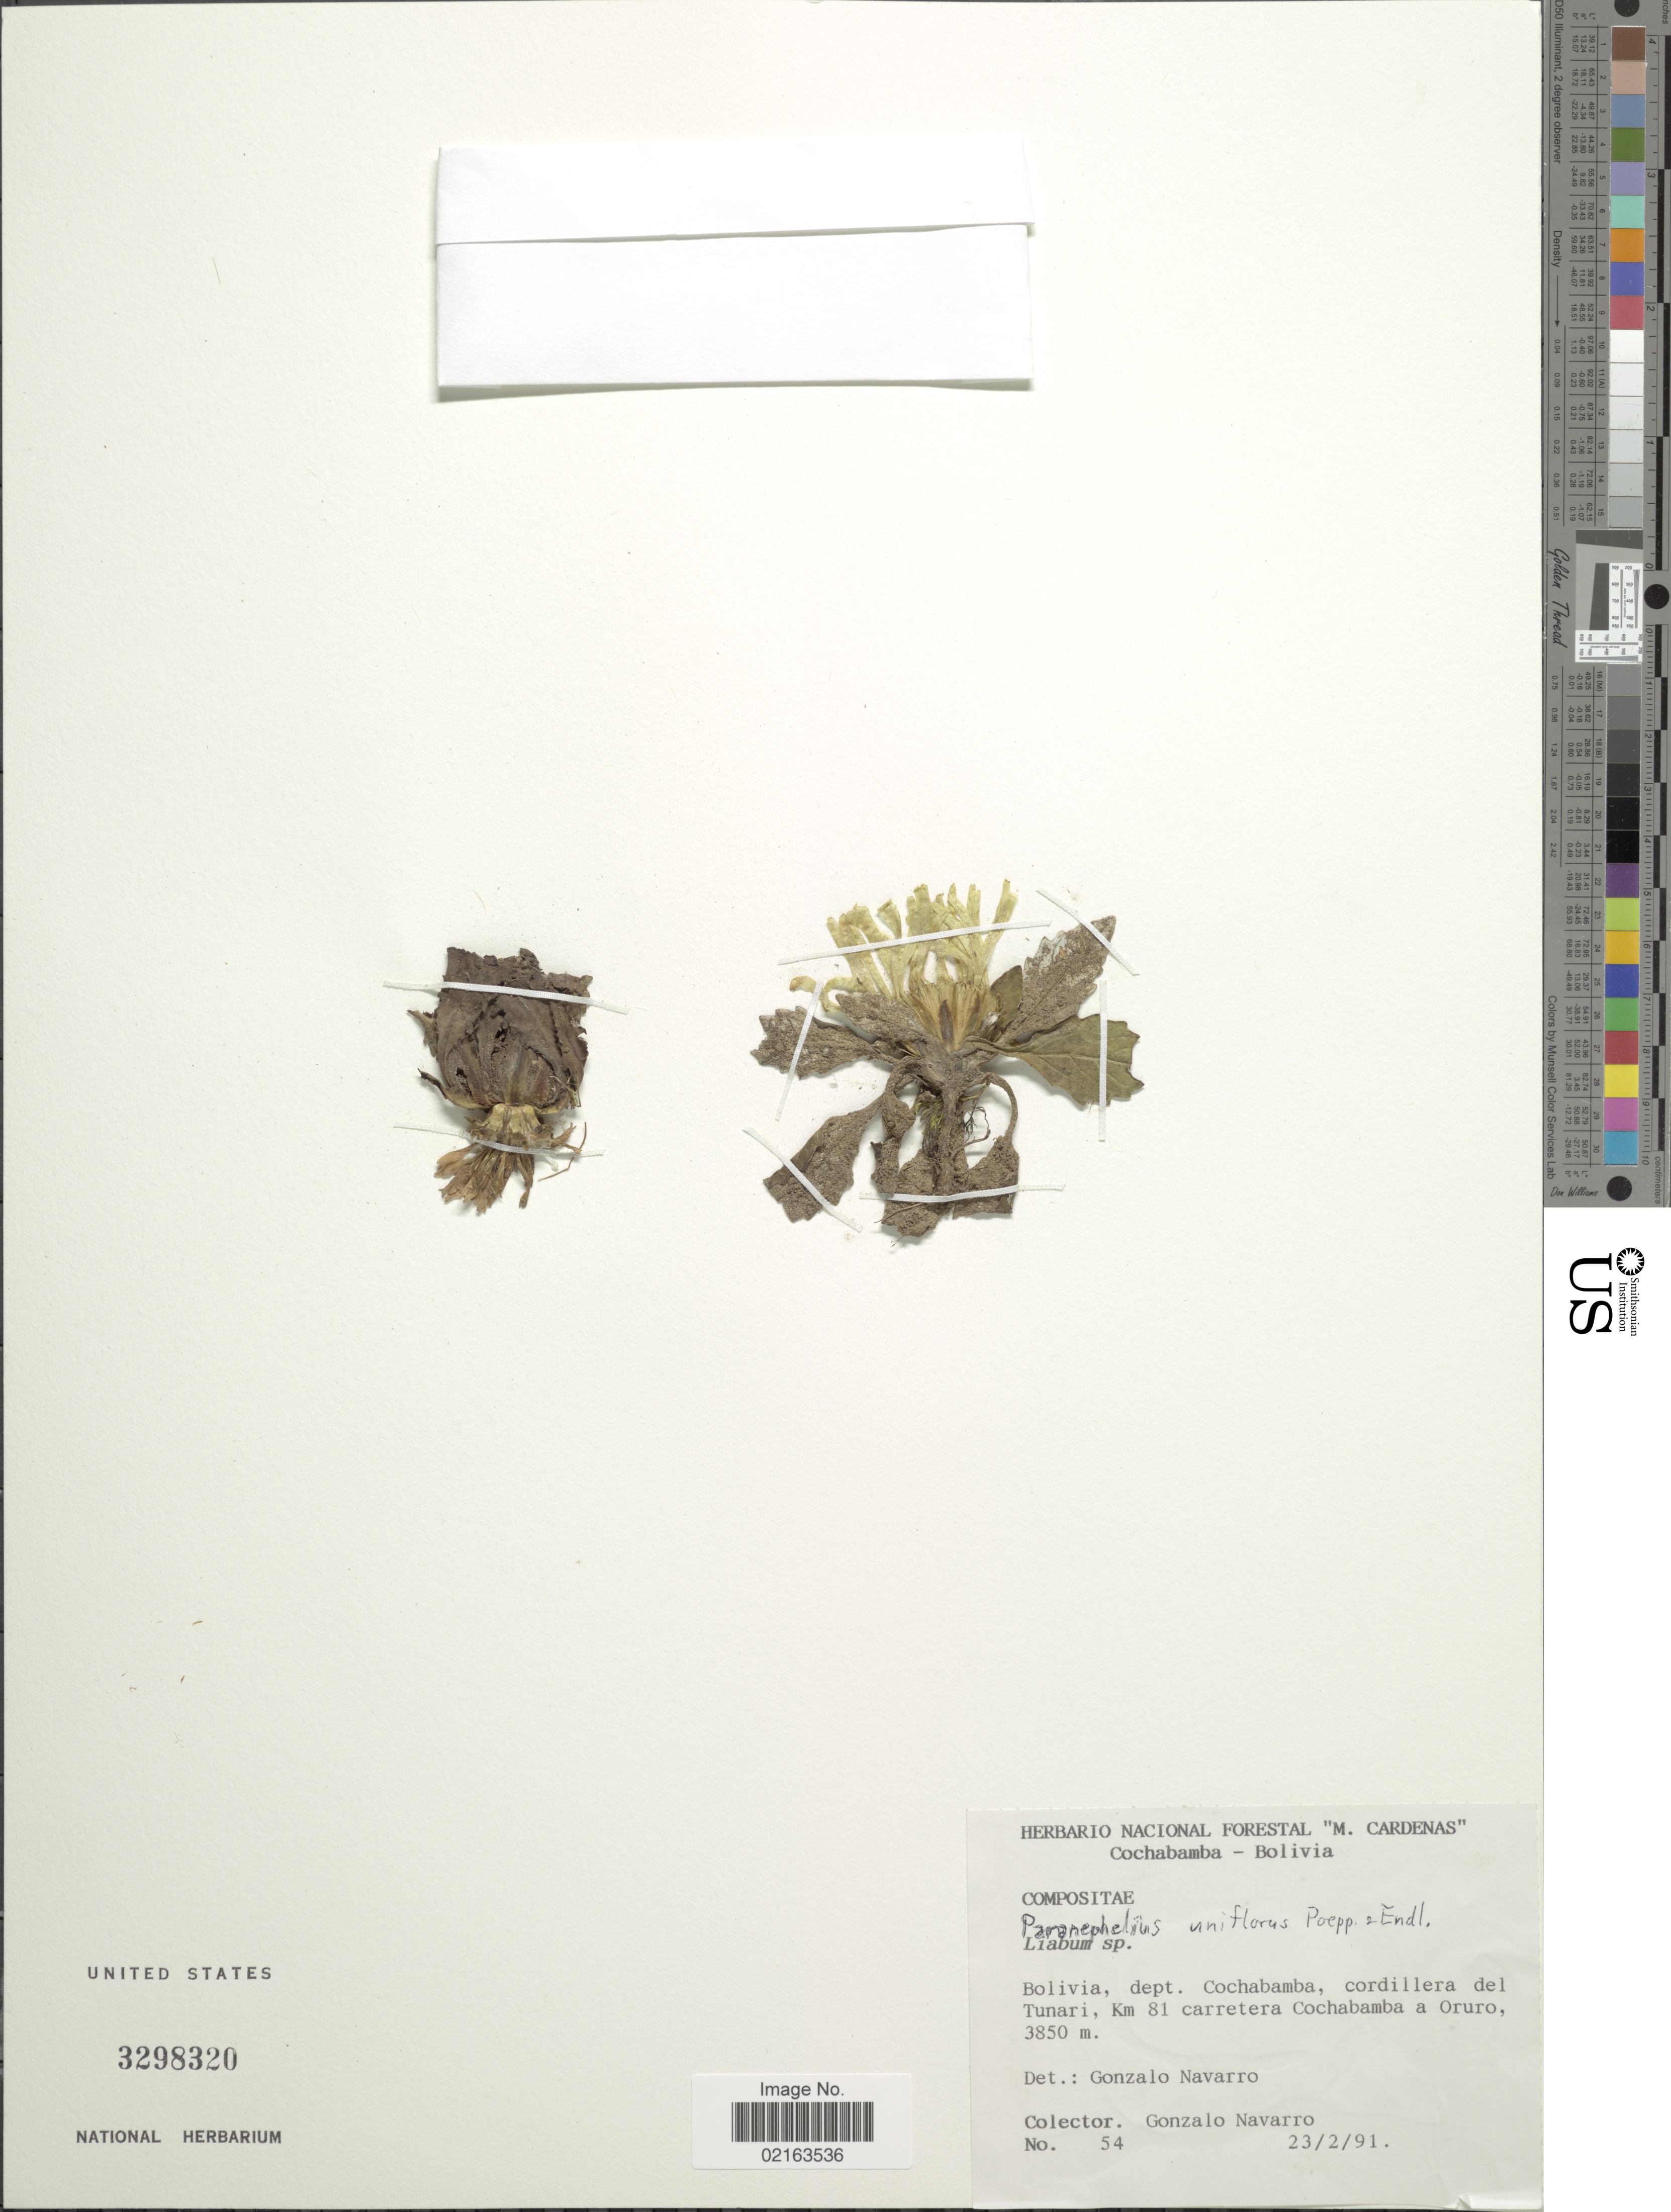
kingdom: Plantae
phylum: Tracheophyta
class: Magnoliopsida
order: Asterales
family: Asteraceae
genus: Paranephelius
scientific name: Paranephelius uniflorus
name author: Poepp. & Endl.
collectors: G. Navarro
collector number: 54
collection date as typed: Transcribed d/m/y: 23/2/91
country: Bolivia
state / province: Cochabamba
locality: Bolivia, dept. Cochabamba, cordillera del Tunari, Km 81 carretera Cochabamba a Oruro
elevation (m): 3850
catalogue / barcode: US 3298320